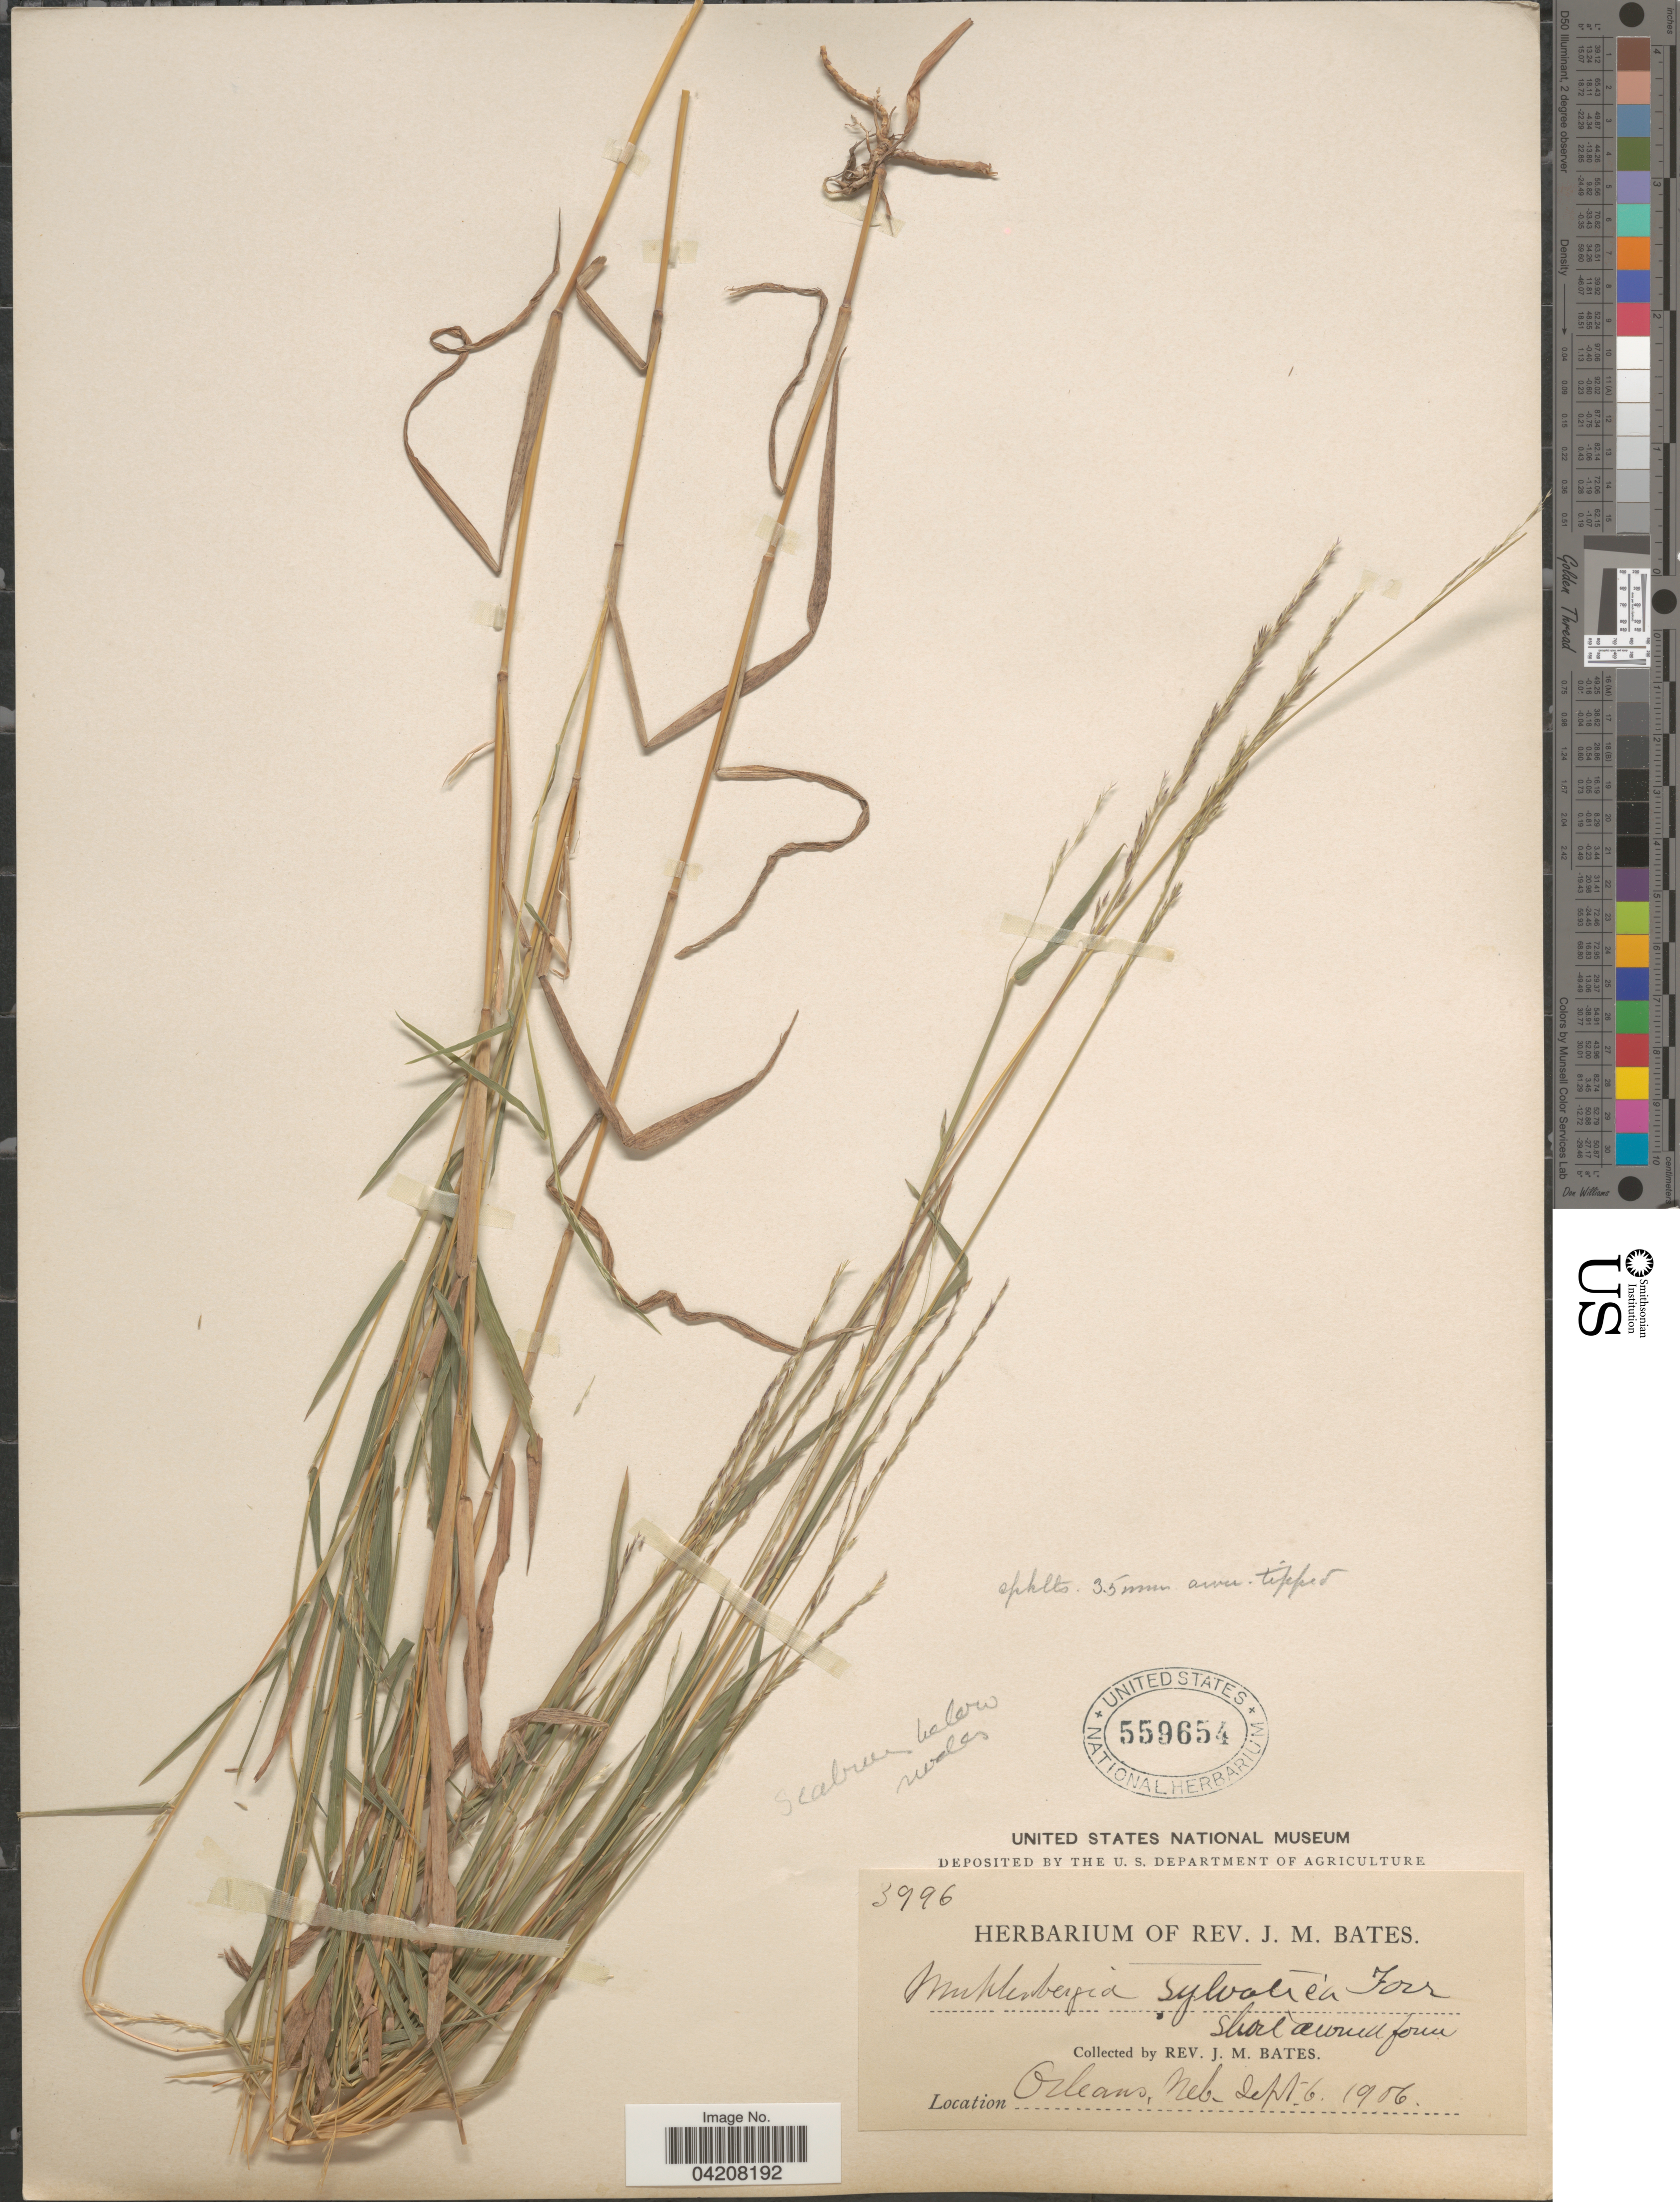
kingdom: Plantae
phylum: Tracheophyta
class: Liliopsida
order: Poales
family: Poaceae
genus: Muhlenbergia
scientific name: Muhlenbergia bushii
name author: R.W. Pohl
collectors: J. Bates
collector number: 3996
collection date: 1906-09-06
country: United States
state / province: Nebraska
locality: Orleans.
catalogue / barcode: US 559654